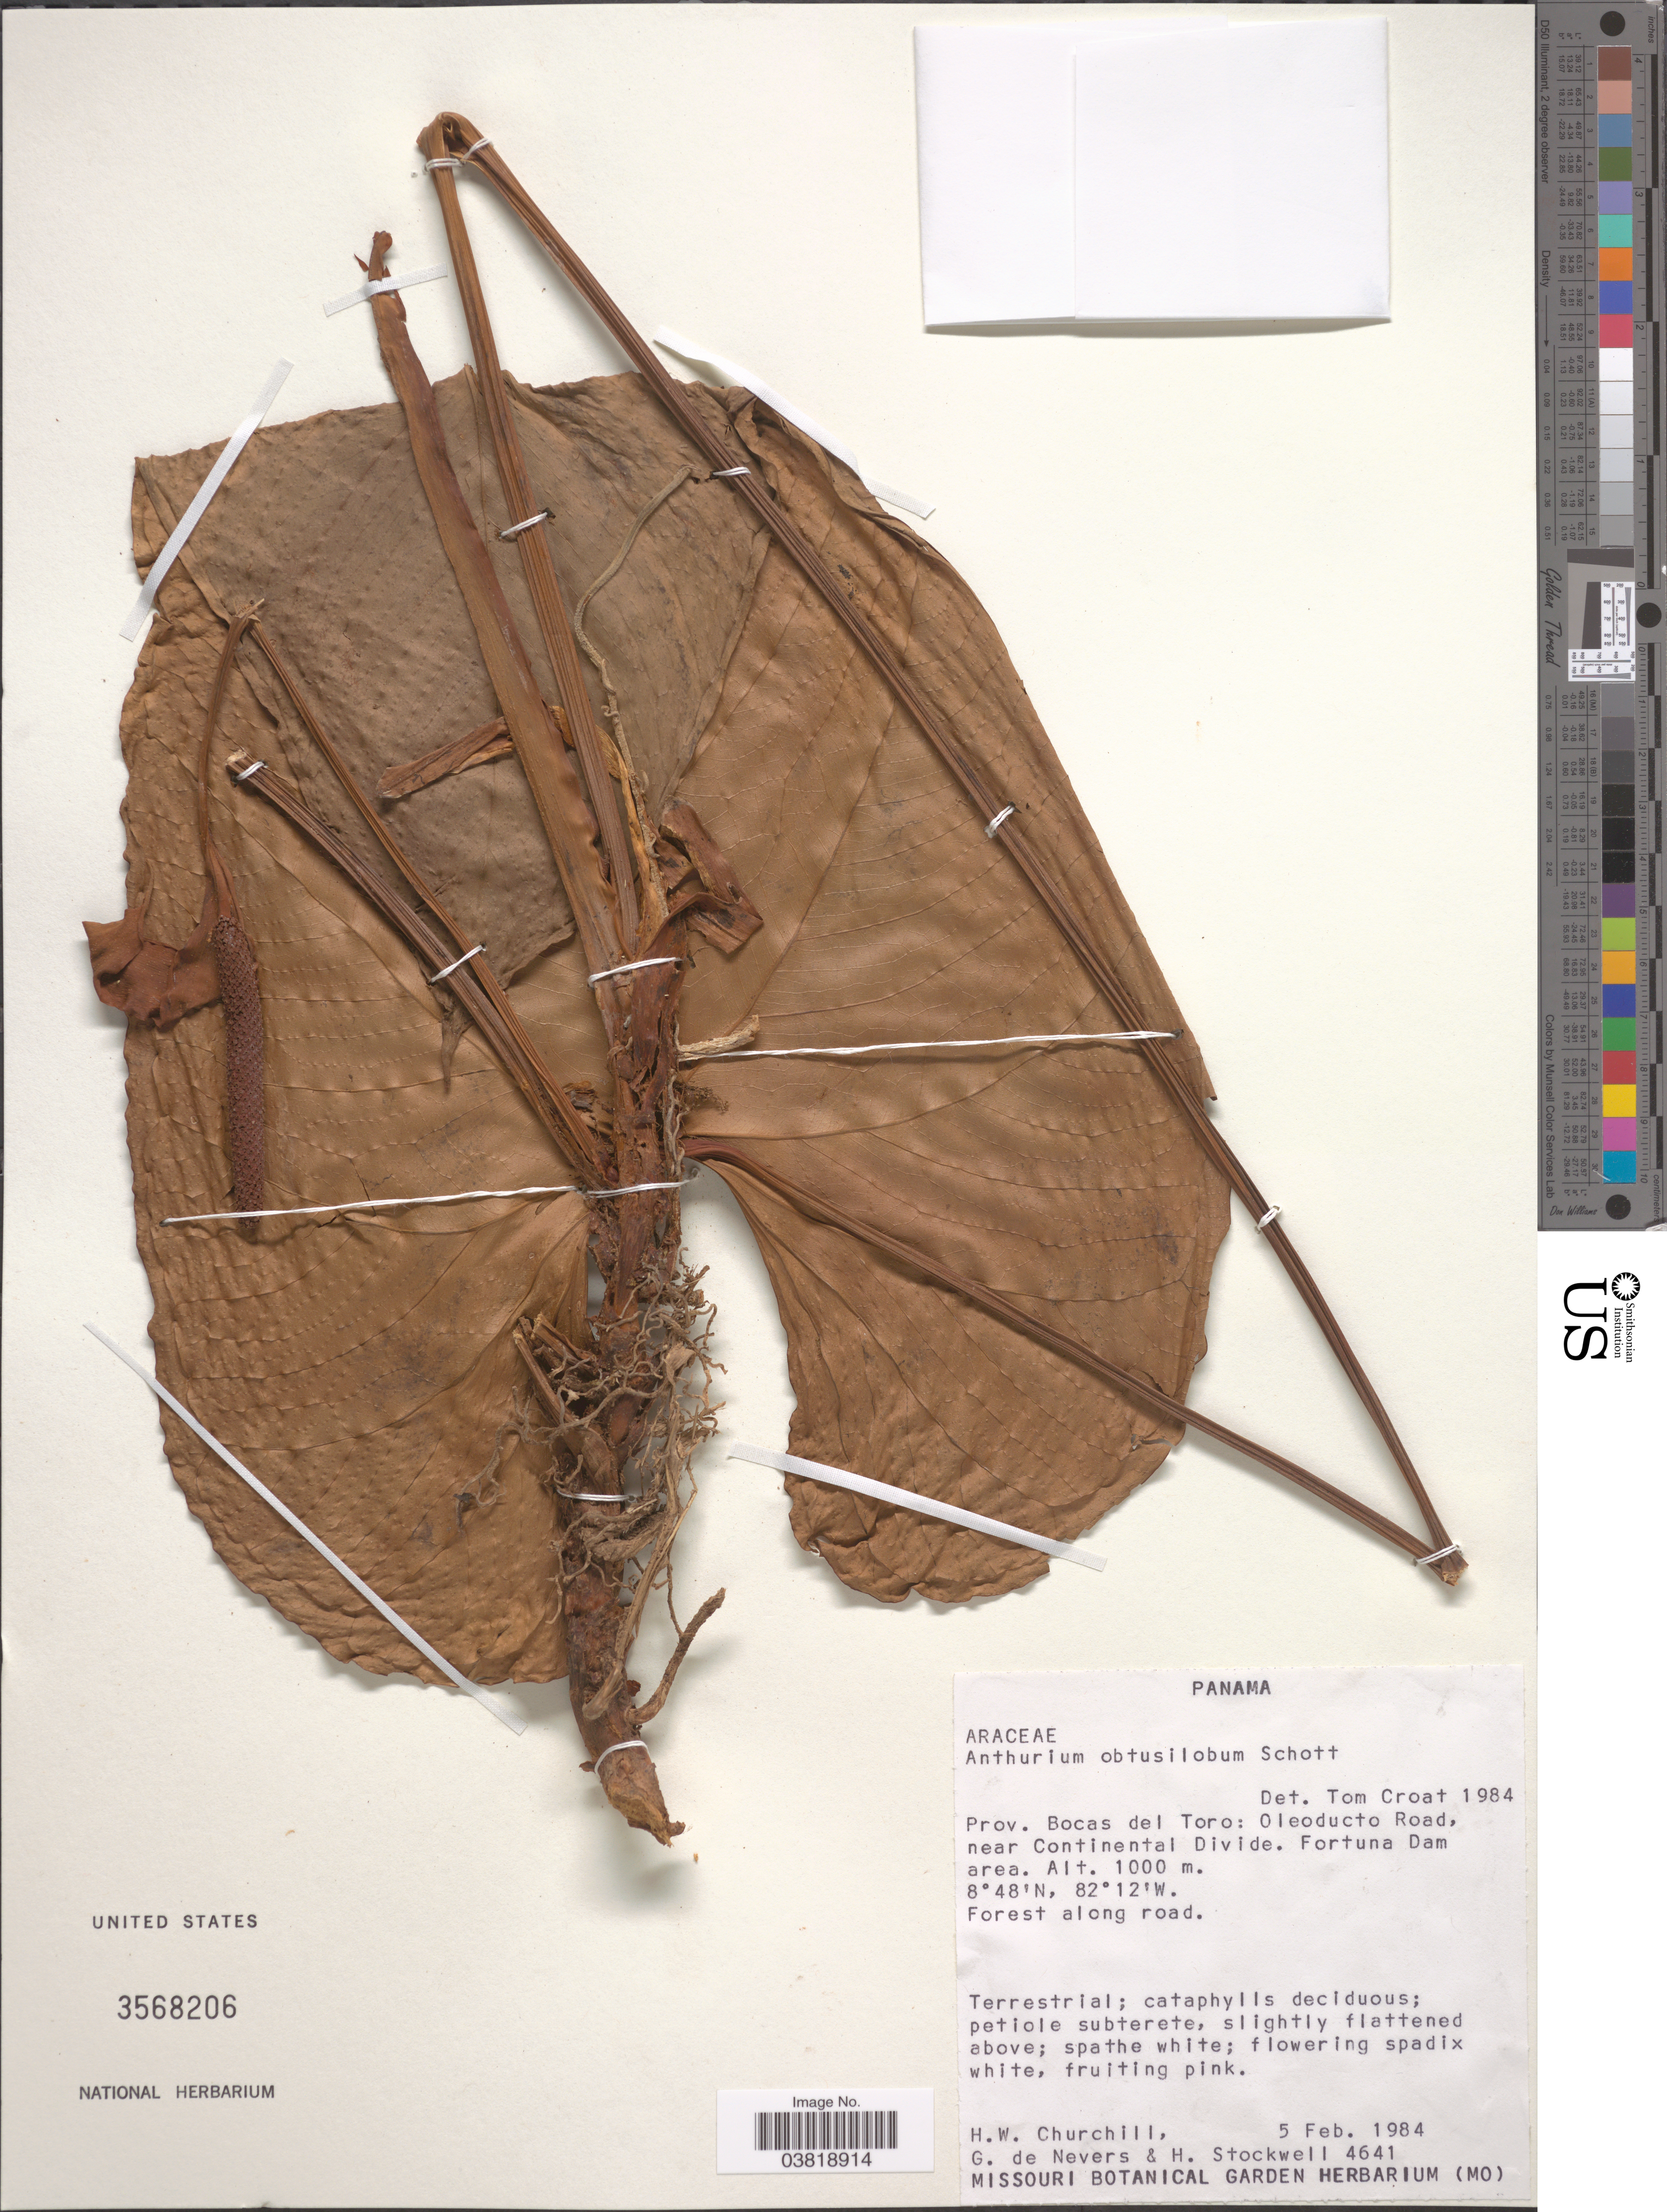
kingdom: Plantae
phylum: Tracheophyta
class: Liliopsida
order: Alismatales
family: Araceae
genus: Anthurium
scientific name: Anthurium obtusilobum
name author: Schott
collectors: H. Churchill, G. Nevers & H. Stockwell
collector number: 4641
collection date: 1984-02-05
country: Panama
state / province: Bocas del Toro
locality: Oleoducto Road, near Continental Divide. Fortuna Dam area.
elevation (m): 1000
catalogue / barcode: US 3568206